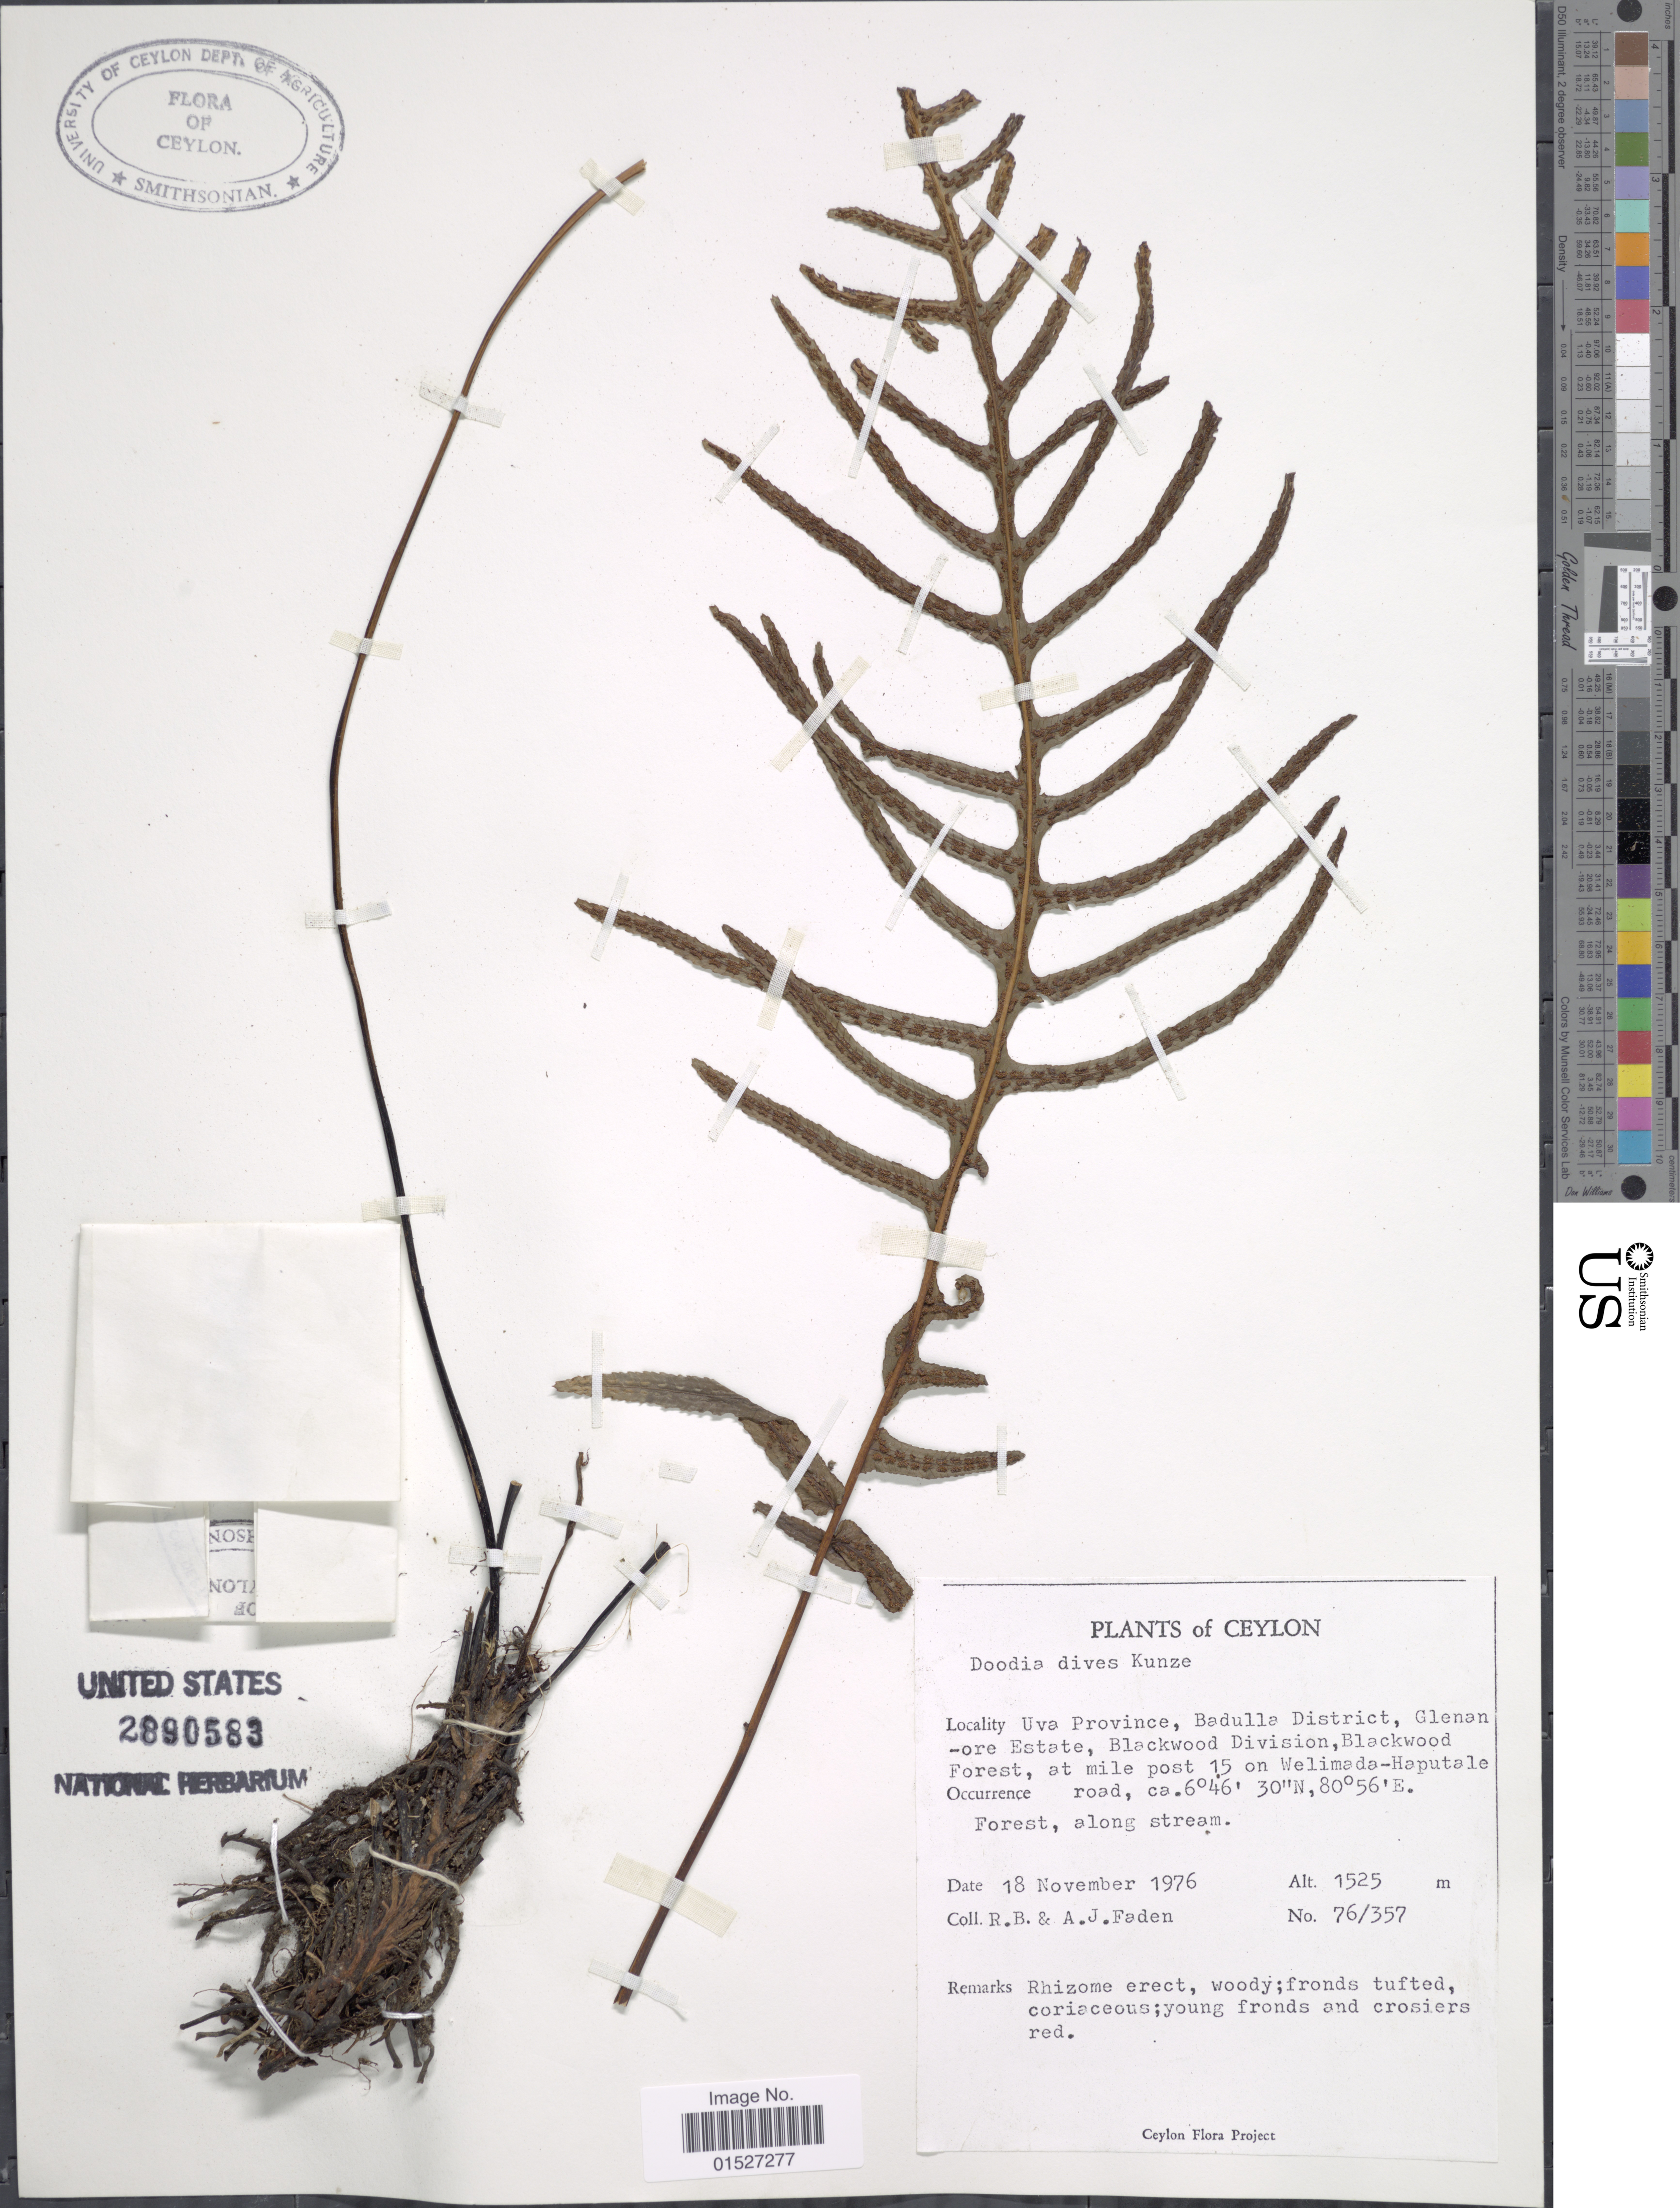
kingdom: Plantae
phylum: Tracheophyta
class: Polypodiopsida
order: Polypodiales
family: Blechnaceae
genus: Blechnum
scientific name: Blechnum dives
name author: (Kunze) Christenh.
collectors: R. B. Faden & A. J. Faden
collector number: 76/357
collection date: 1976-11-18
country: Sri Lanka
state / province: Uva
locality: Ceylon. Uva Province, Badulla District, Glenanore Estate, Blackwood Division, Blackwood Forest, at mile post 15 on Welimada-Haputale road.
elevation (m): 1525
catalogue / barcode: US 2890583